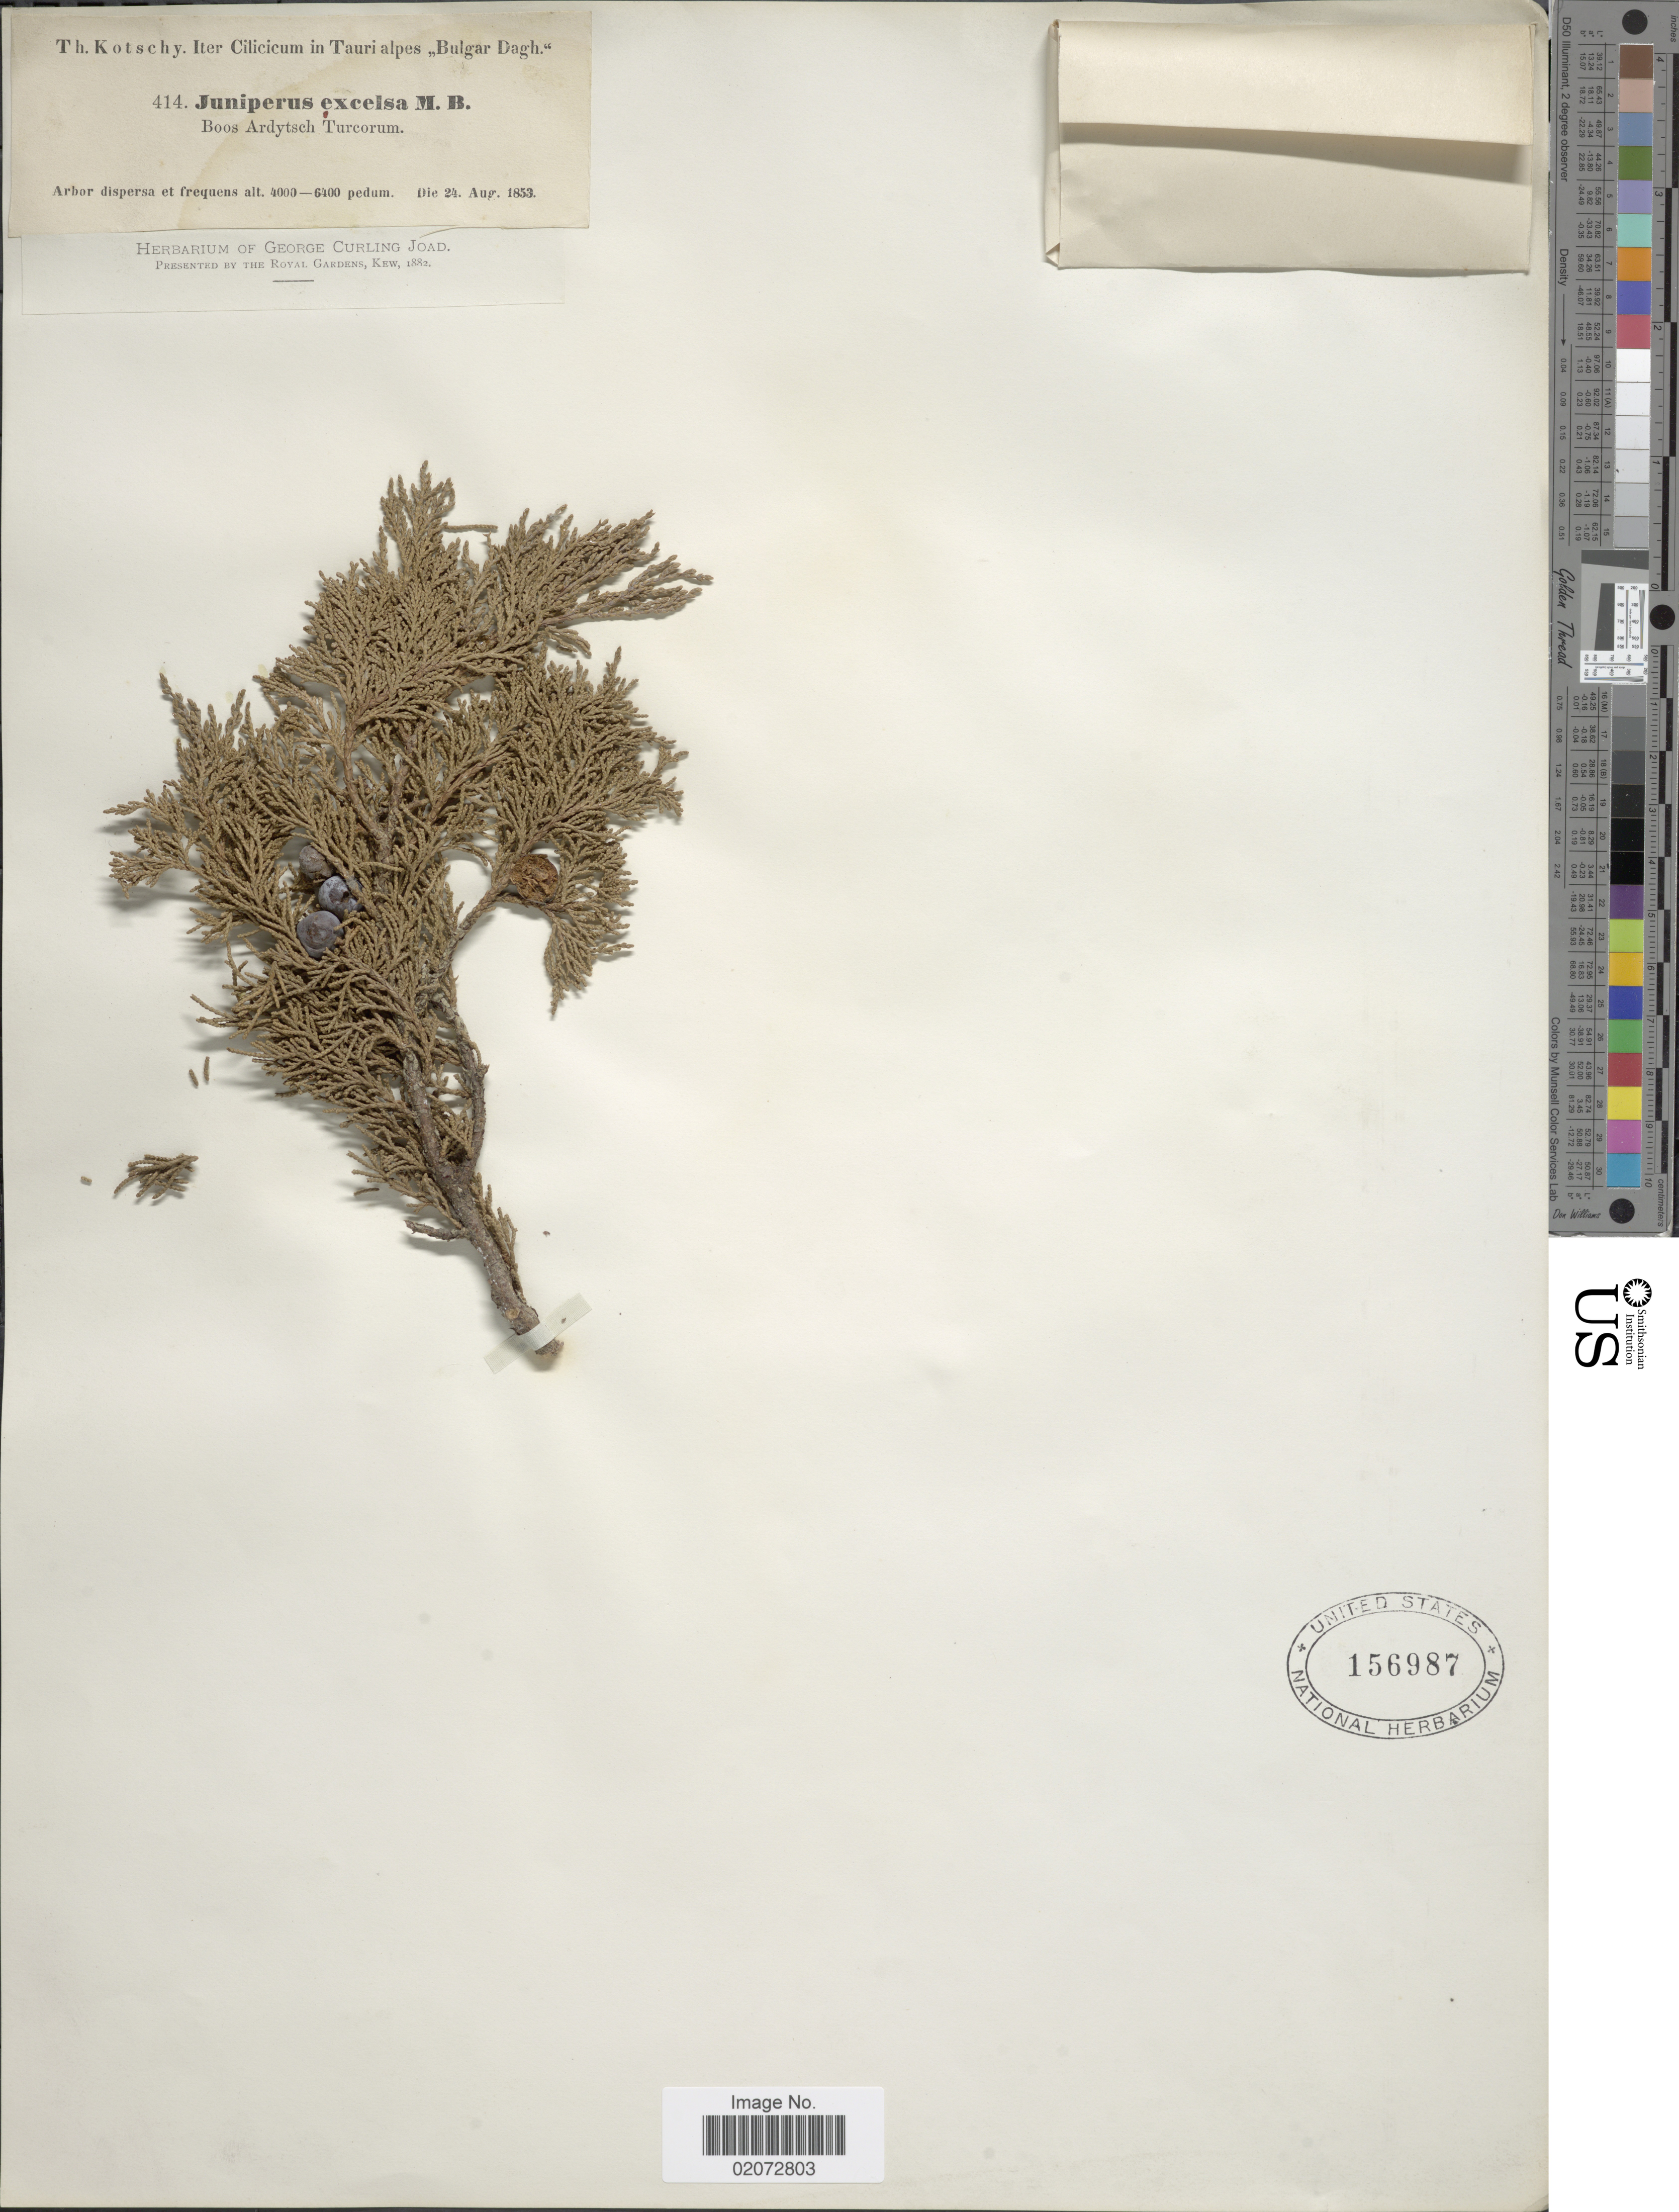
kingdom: Plantae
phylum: Tracheophyta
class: Pinopsida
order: Pinales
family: Cupressaceae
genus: Juniperus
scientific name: Juniperus excelsa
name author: M. Bieb.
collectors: K. G. Kotschy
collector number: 414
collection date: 1853-08-24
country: Turkey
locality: Iter Cilicicum in Tauri alpes "Bulgar Dagh"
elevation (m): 1219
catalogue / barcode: US 156987